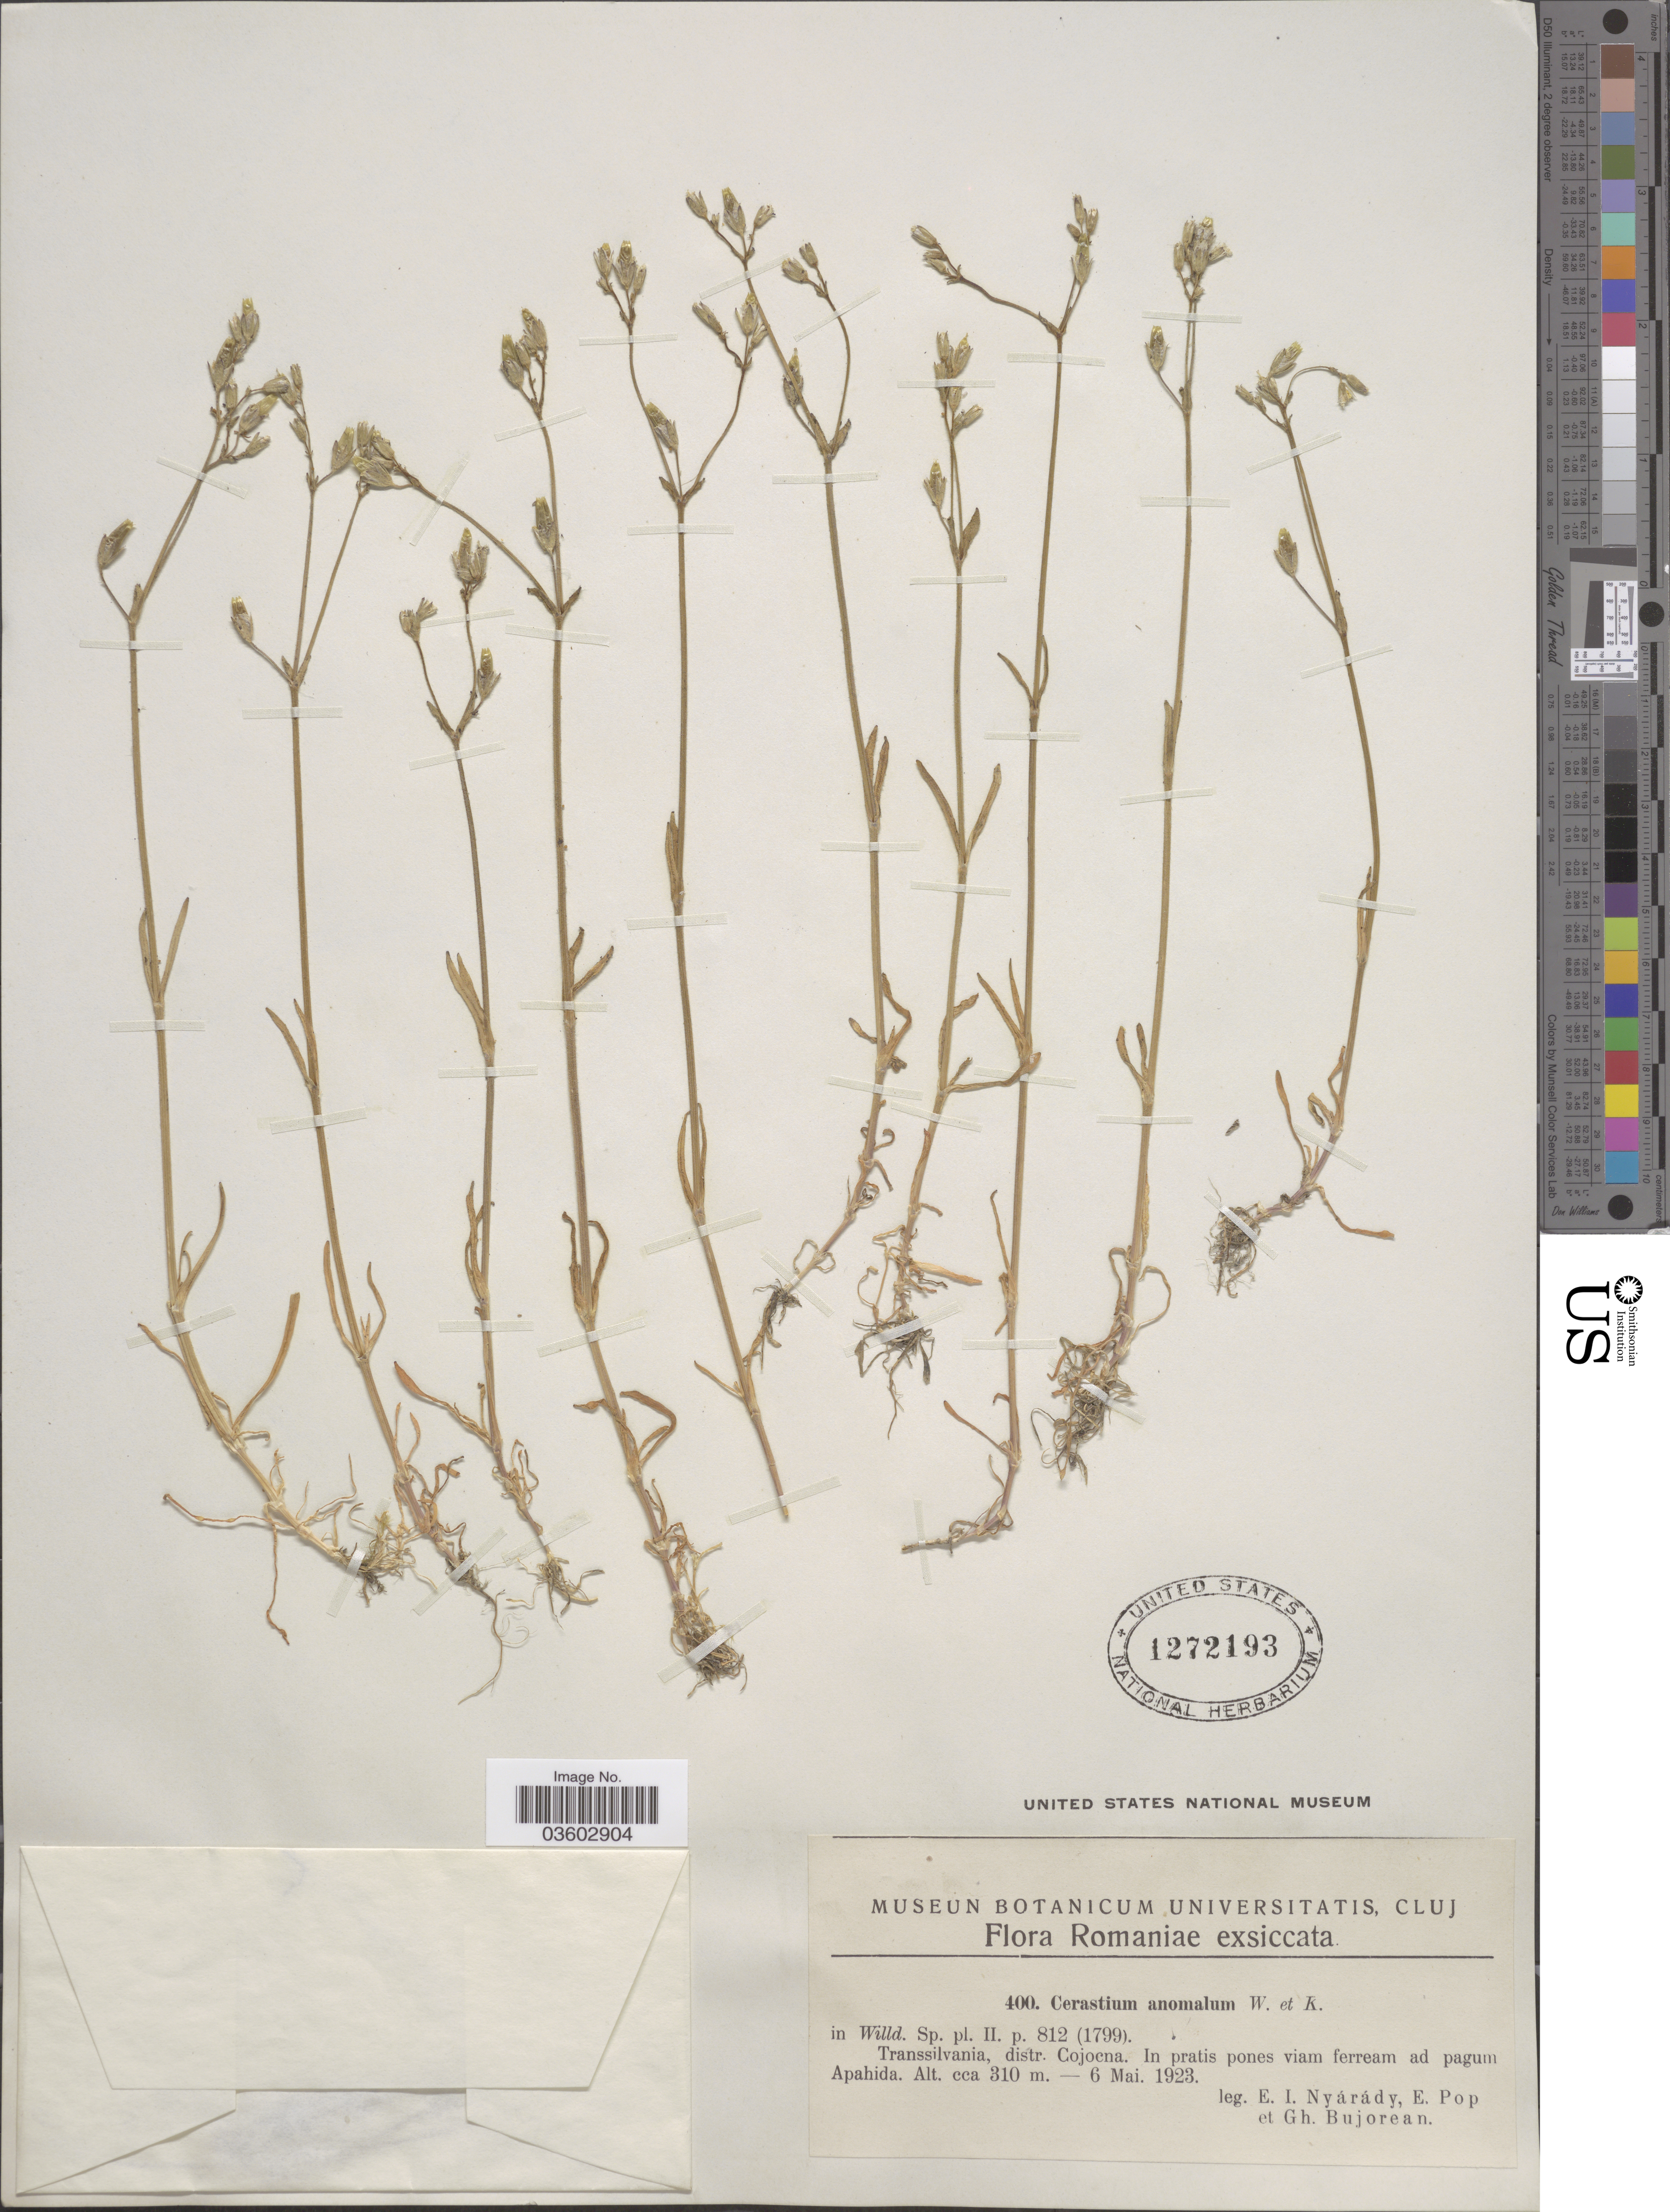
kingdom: Plantae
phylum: Tracheophyta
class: Magnoliopsida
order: Caryophyllales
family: Caryophyllaceae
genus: Dichodon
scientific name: Dichodon viscidus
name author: (M. Bieb.) Holub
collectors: E. Nyárády, E. Pop & G. Bujorean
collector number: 400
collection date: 1923-05-06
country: Romania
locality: Transsilvania, distr. Cojocna. In pratis pones viam ferream ad pagum Apahida.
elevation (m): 310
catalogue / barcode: US 1272193